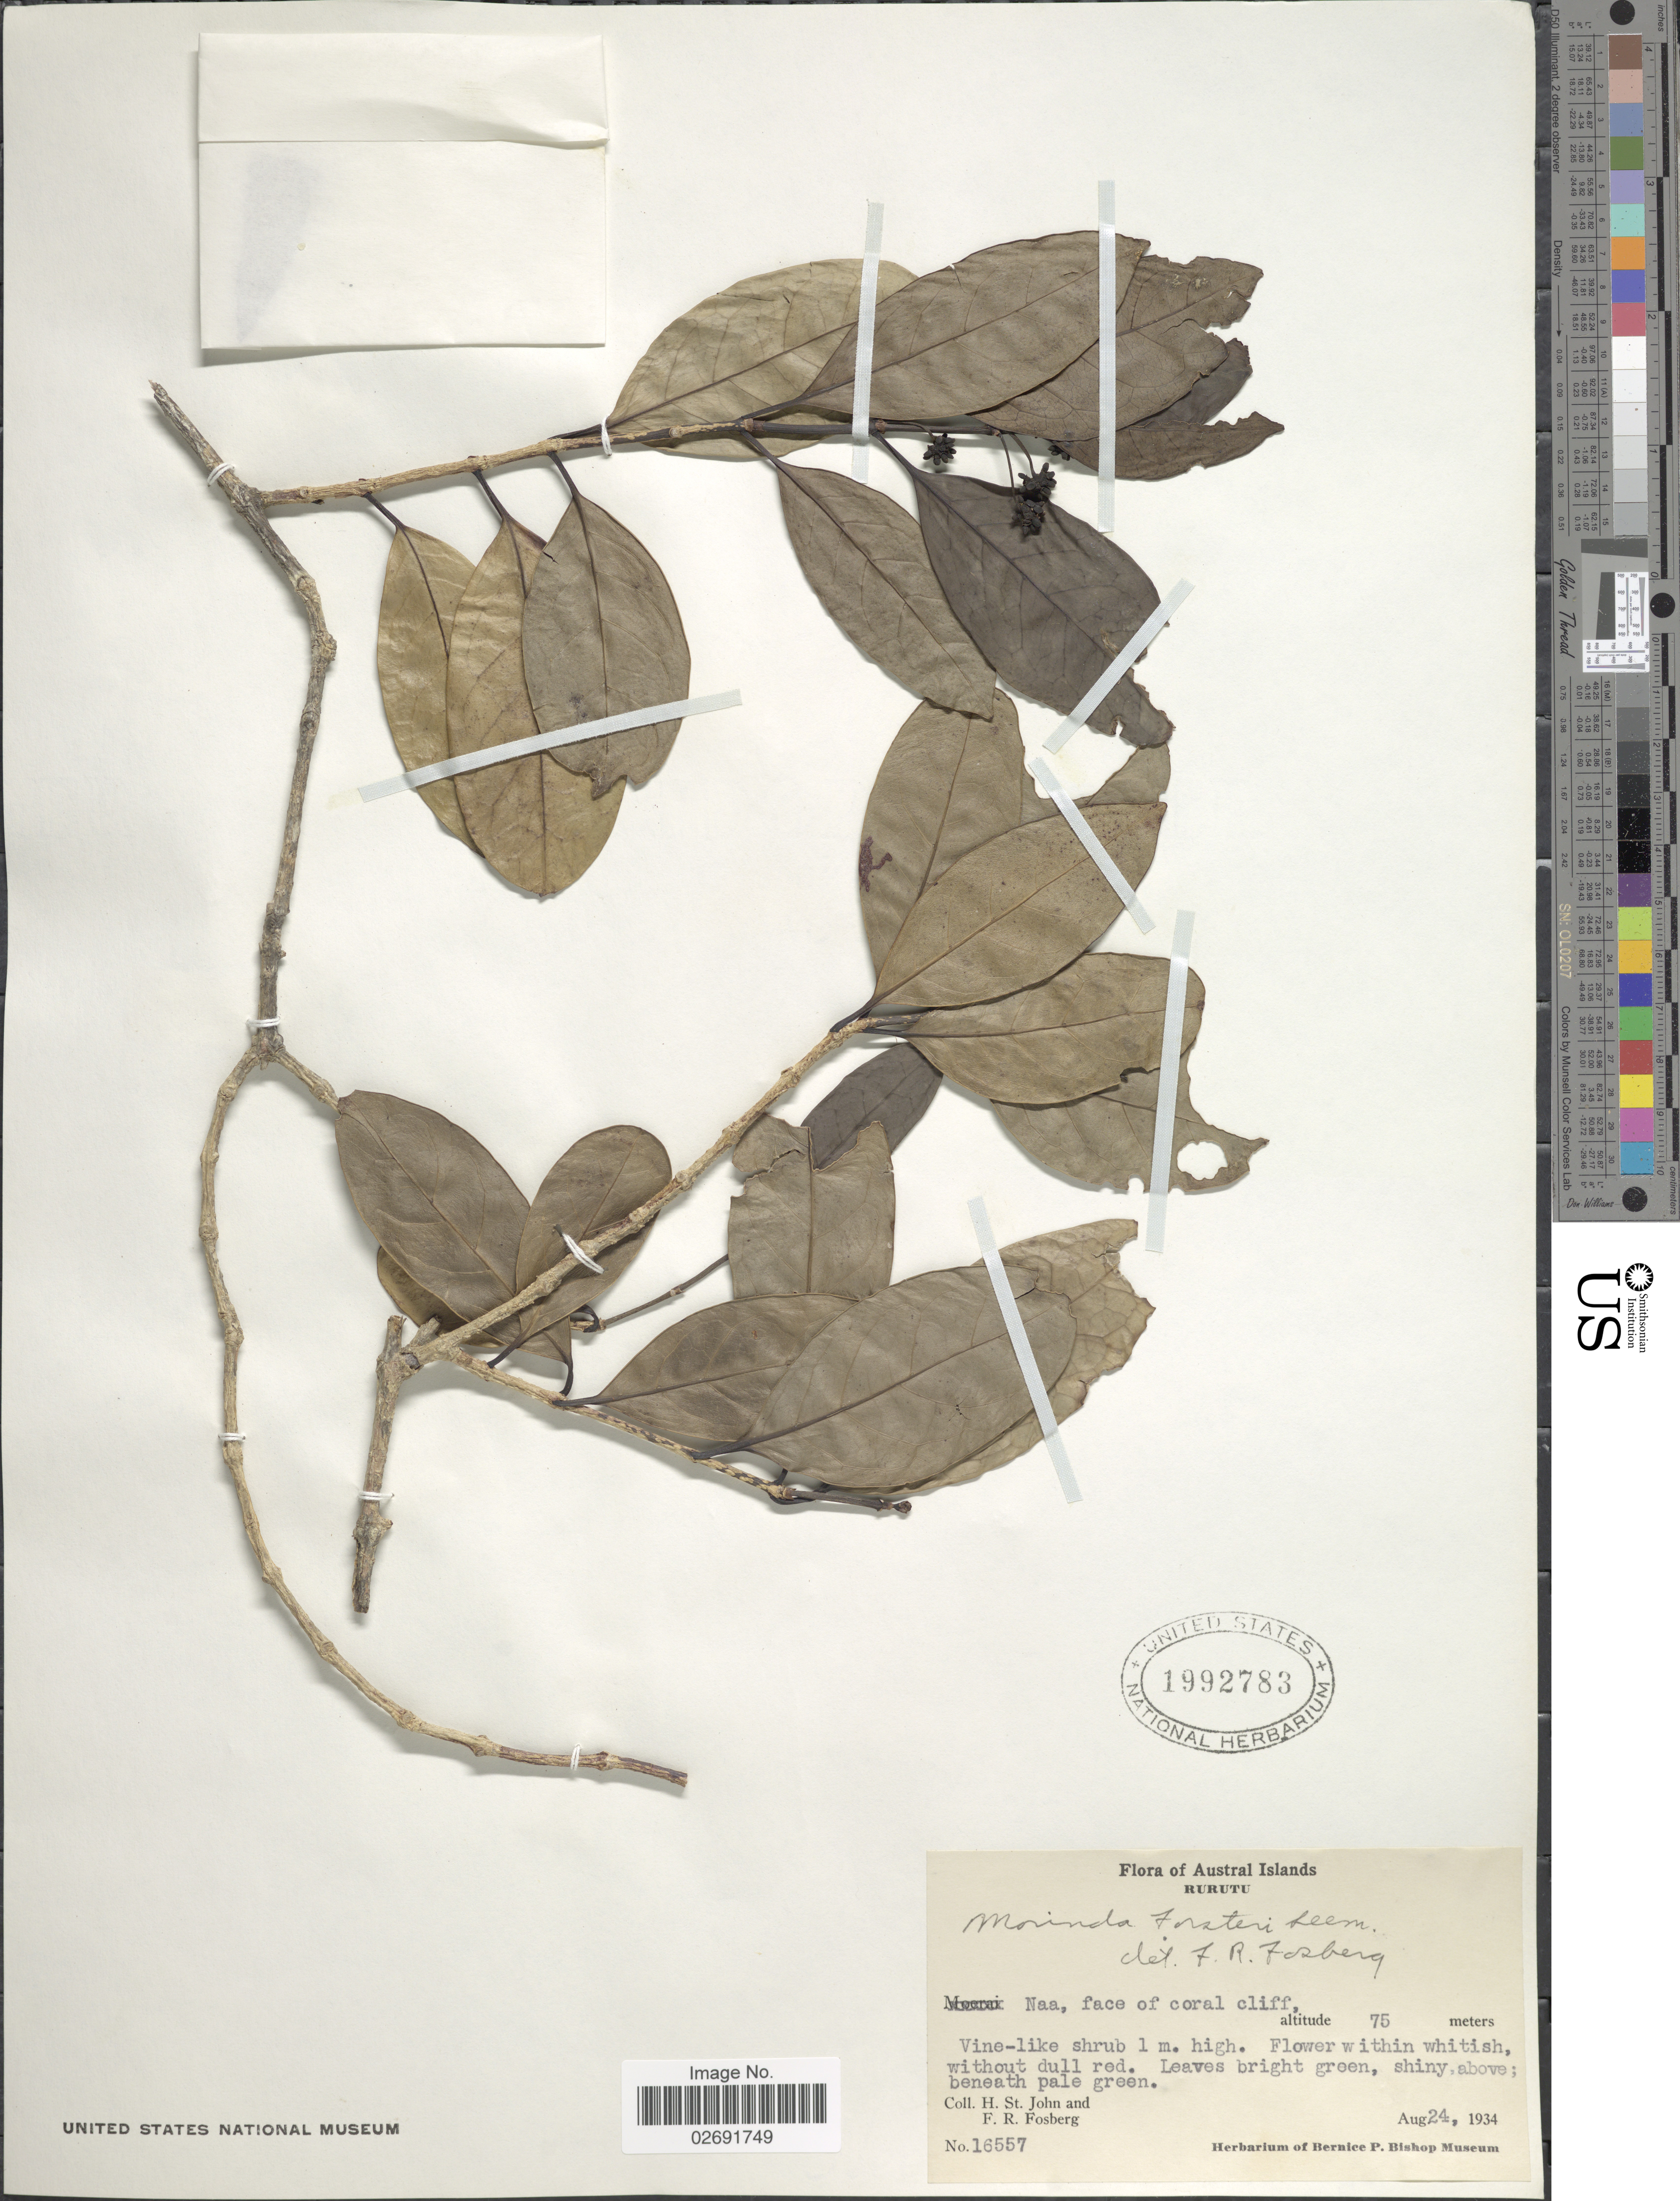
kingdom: Plantae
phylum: Tracheophyta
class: Magnoliopsida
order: Gentianales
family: Rubiaceae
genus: Gynochthodes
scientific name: Gynochthodes umbellata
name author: (L.) Razafim. & B. Bremer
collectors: H. St. John & F. R. Fosberg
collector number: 16557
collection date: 1934-08-24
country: French Polynesia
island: Rurutu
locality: Austral Islands. Rurutu. Naa, face of coral cliff.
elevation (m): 75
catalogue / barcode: US 1992783